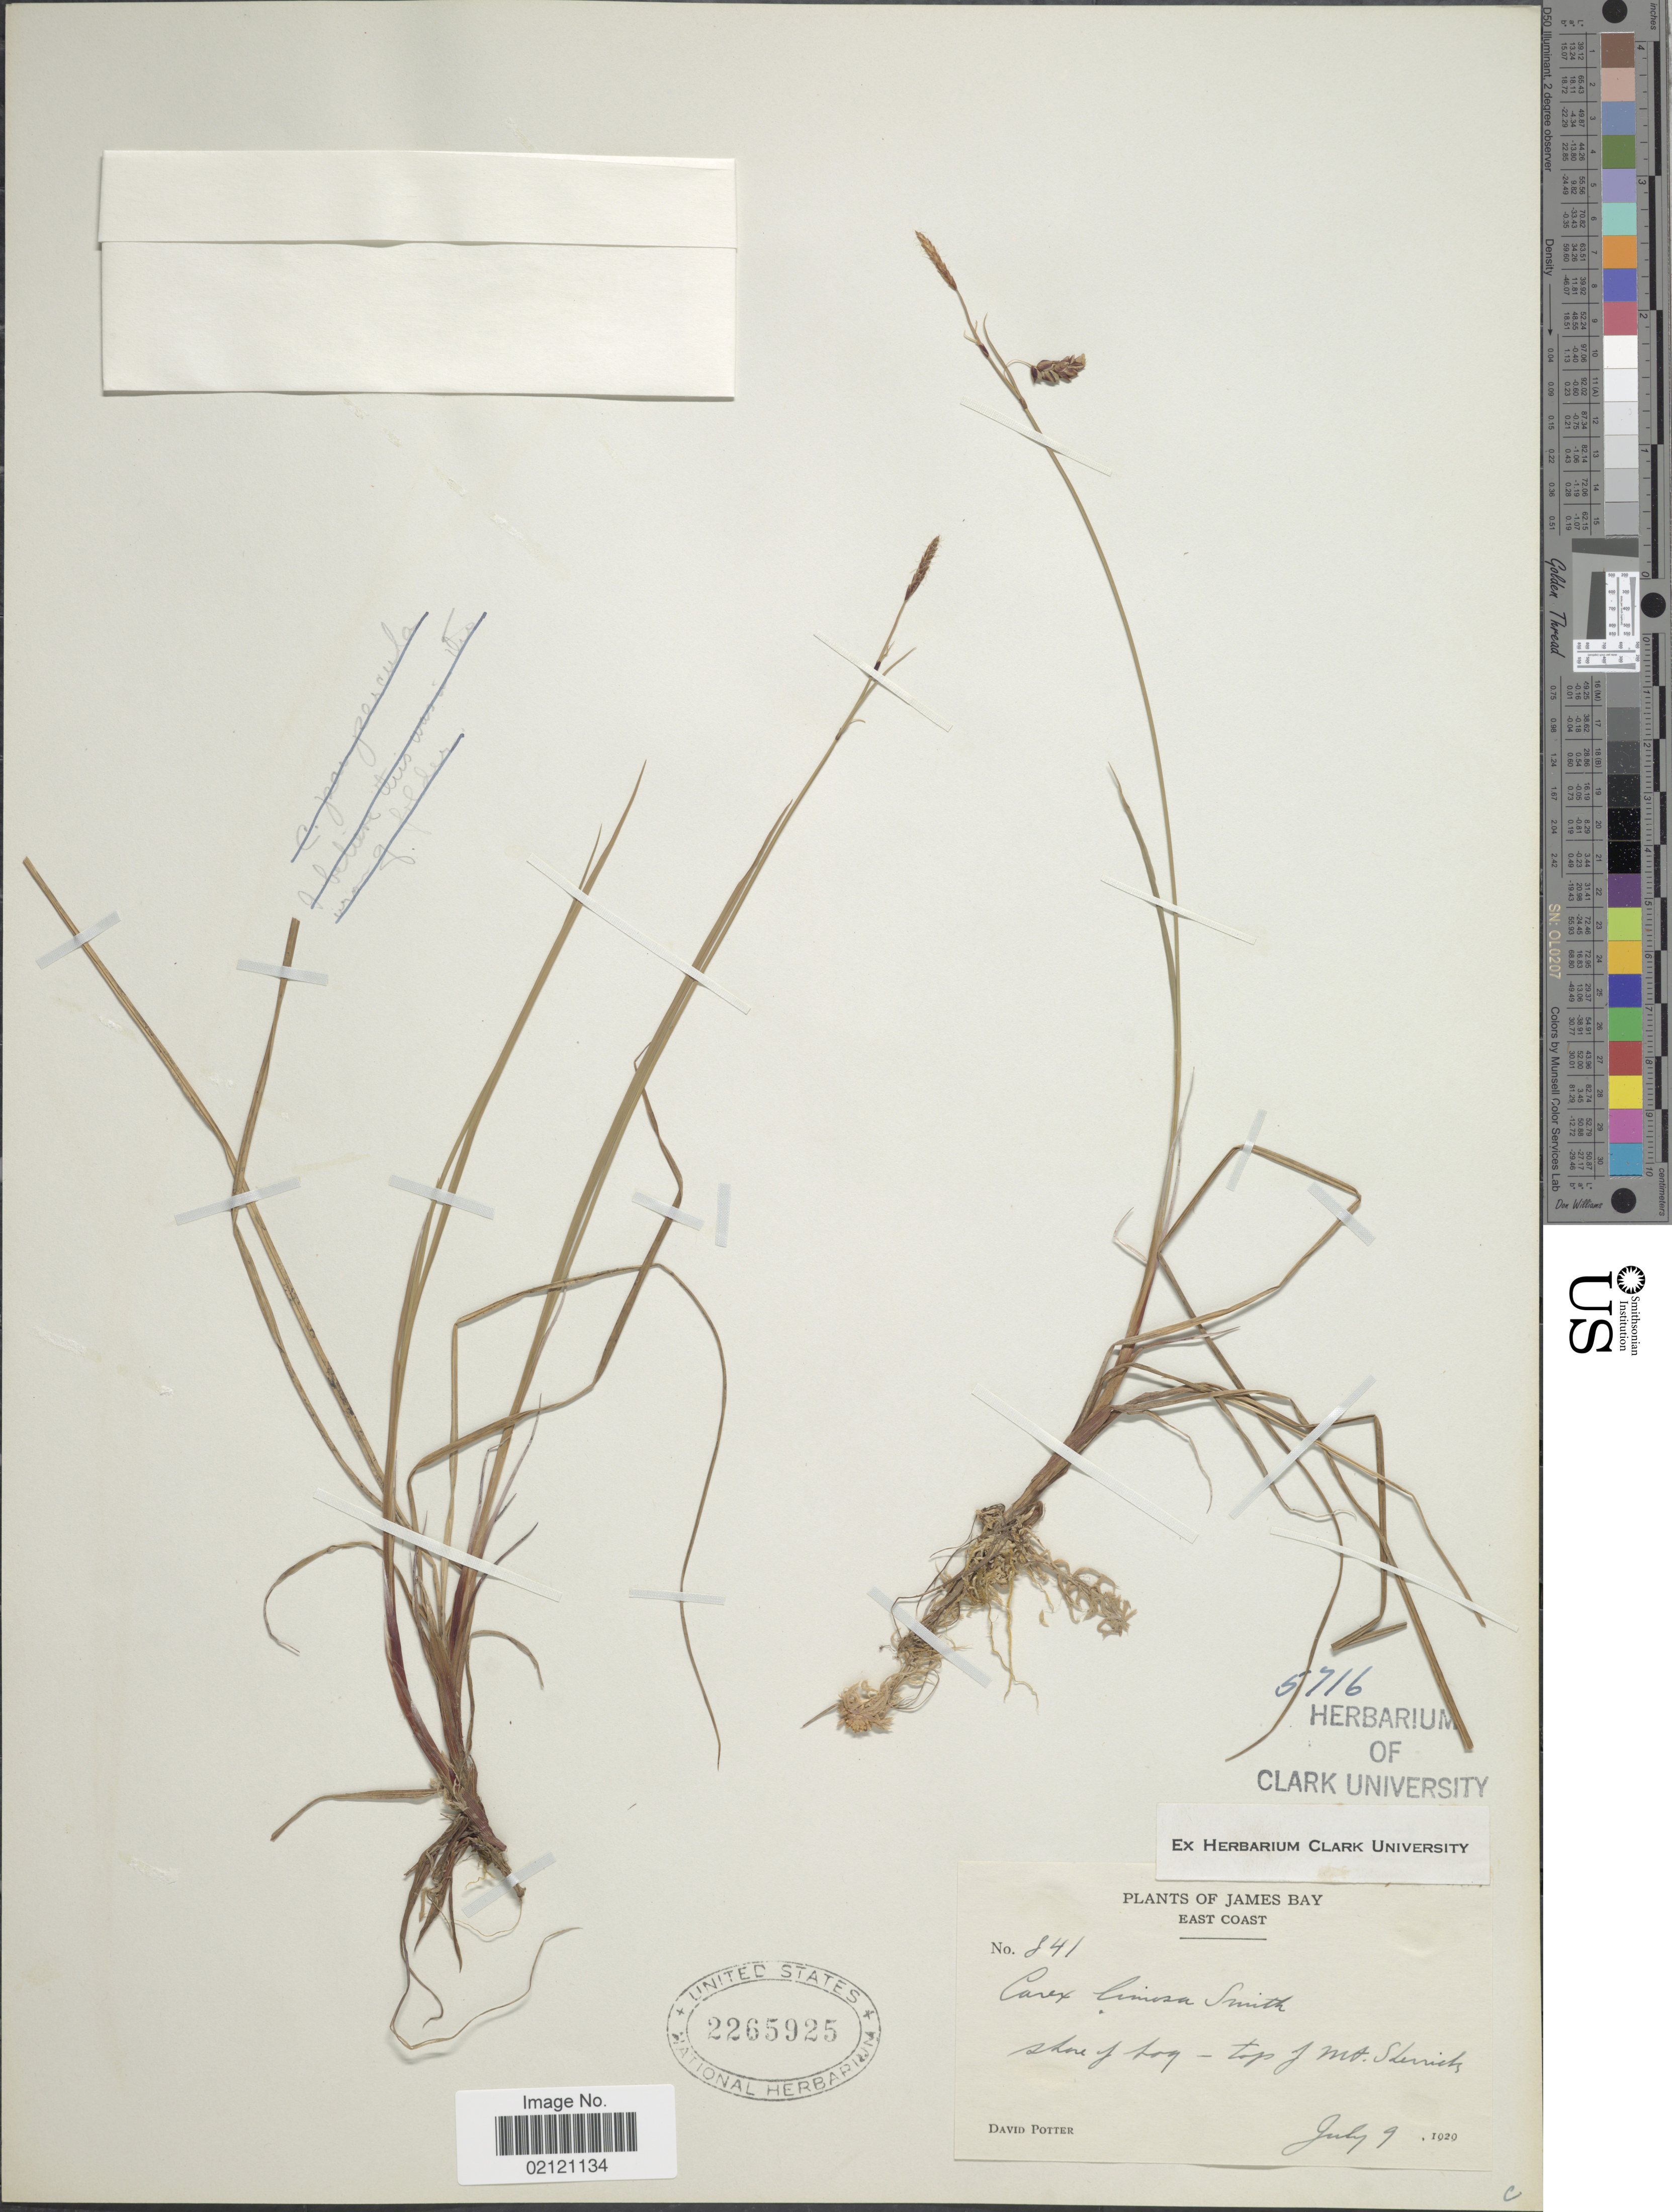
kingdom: Plantae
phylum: Tracheophyta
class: Liliopsida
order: Poales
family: Cyperaceae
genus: Carex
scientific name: Carex limosa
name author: L.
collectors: D. Potter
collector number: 841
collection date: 1929-07-09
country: Canada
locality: James Bay, East Coast, top of Mt. Sherrick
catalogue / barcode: US 2265925